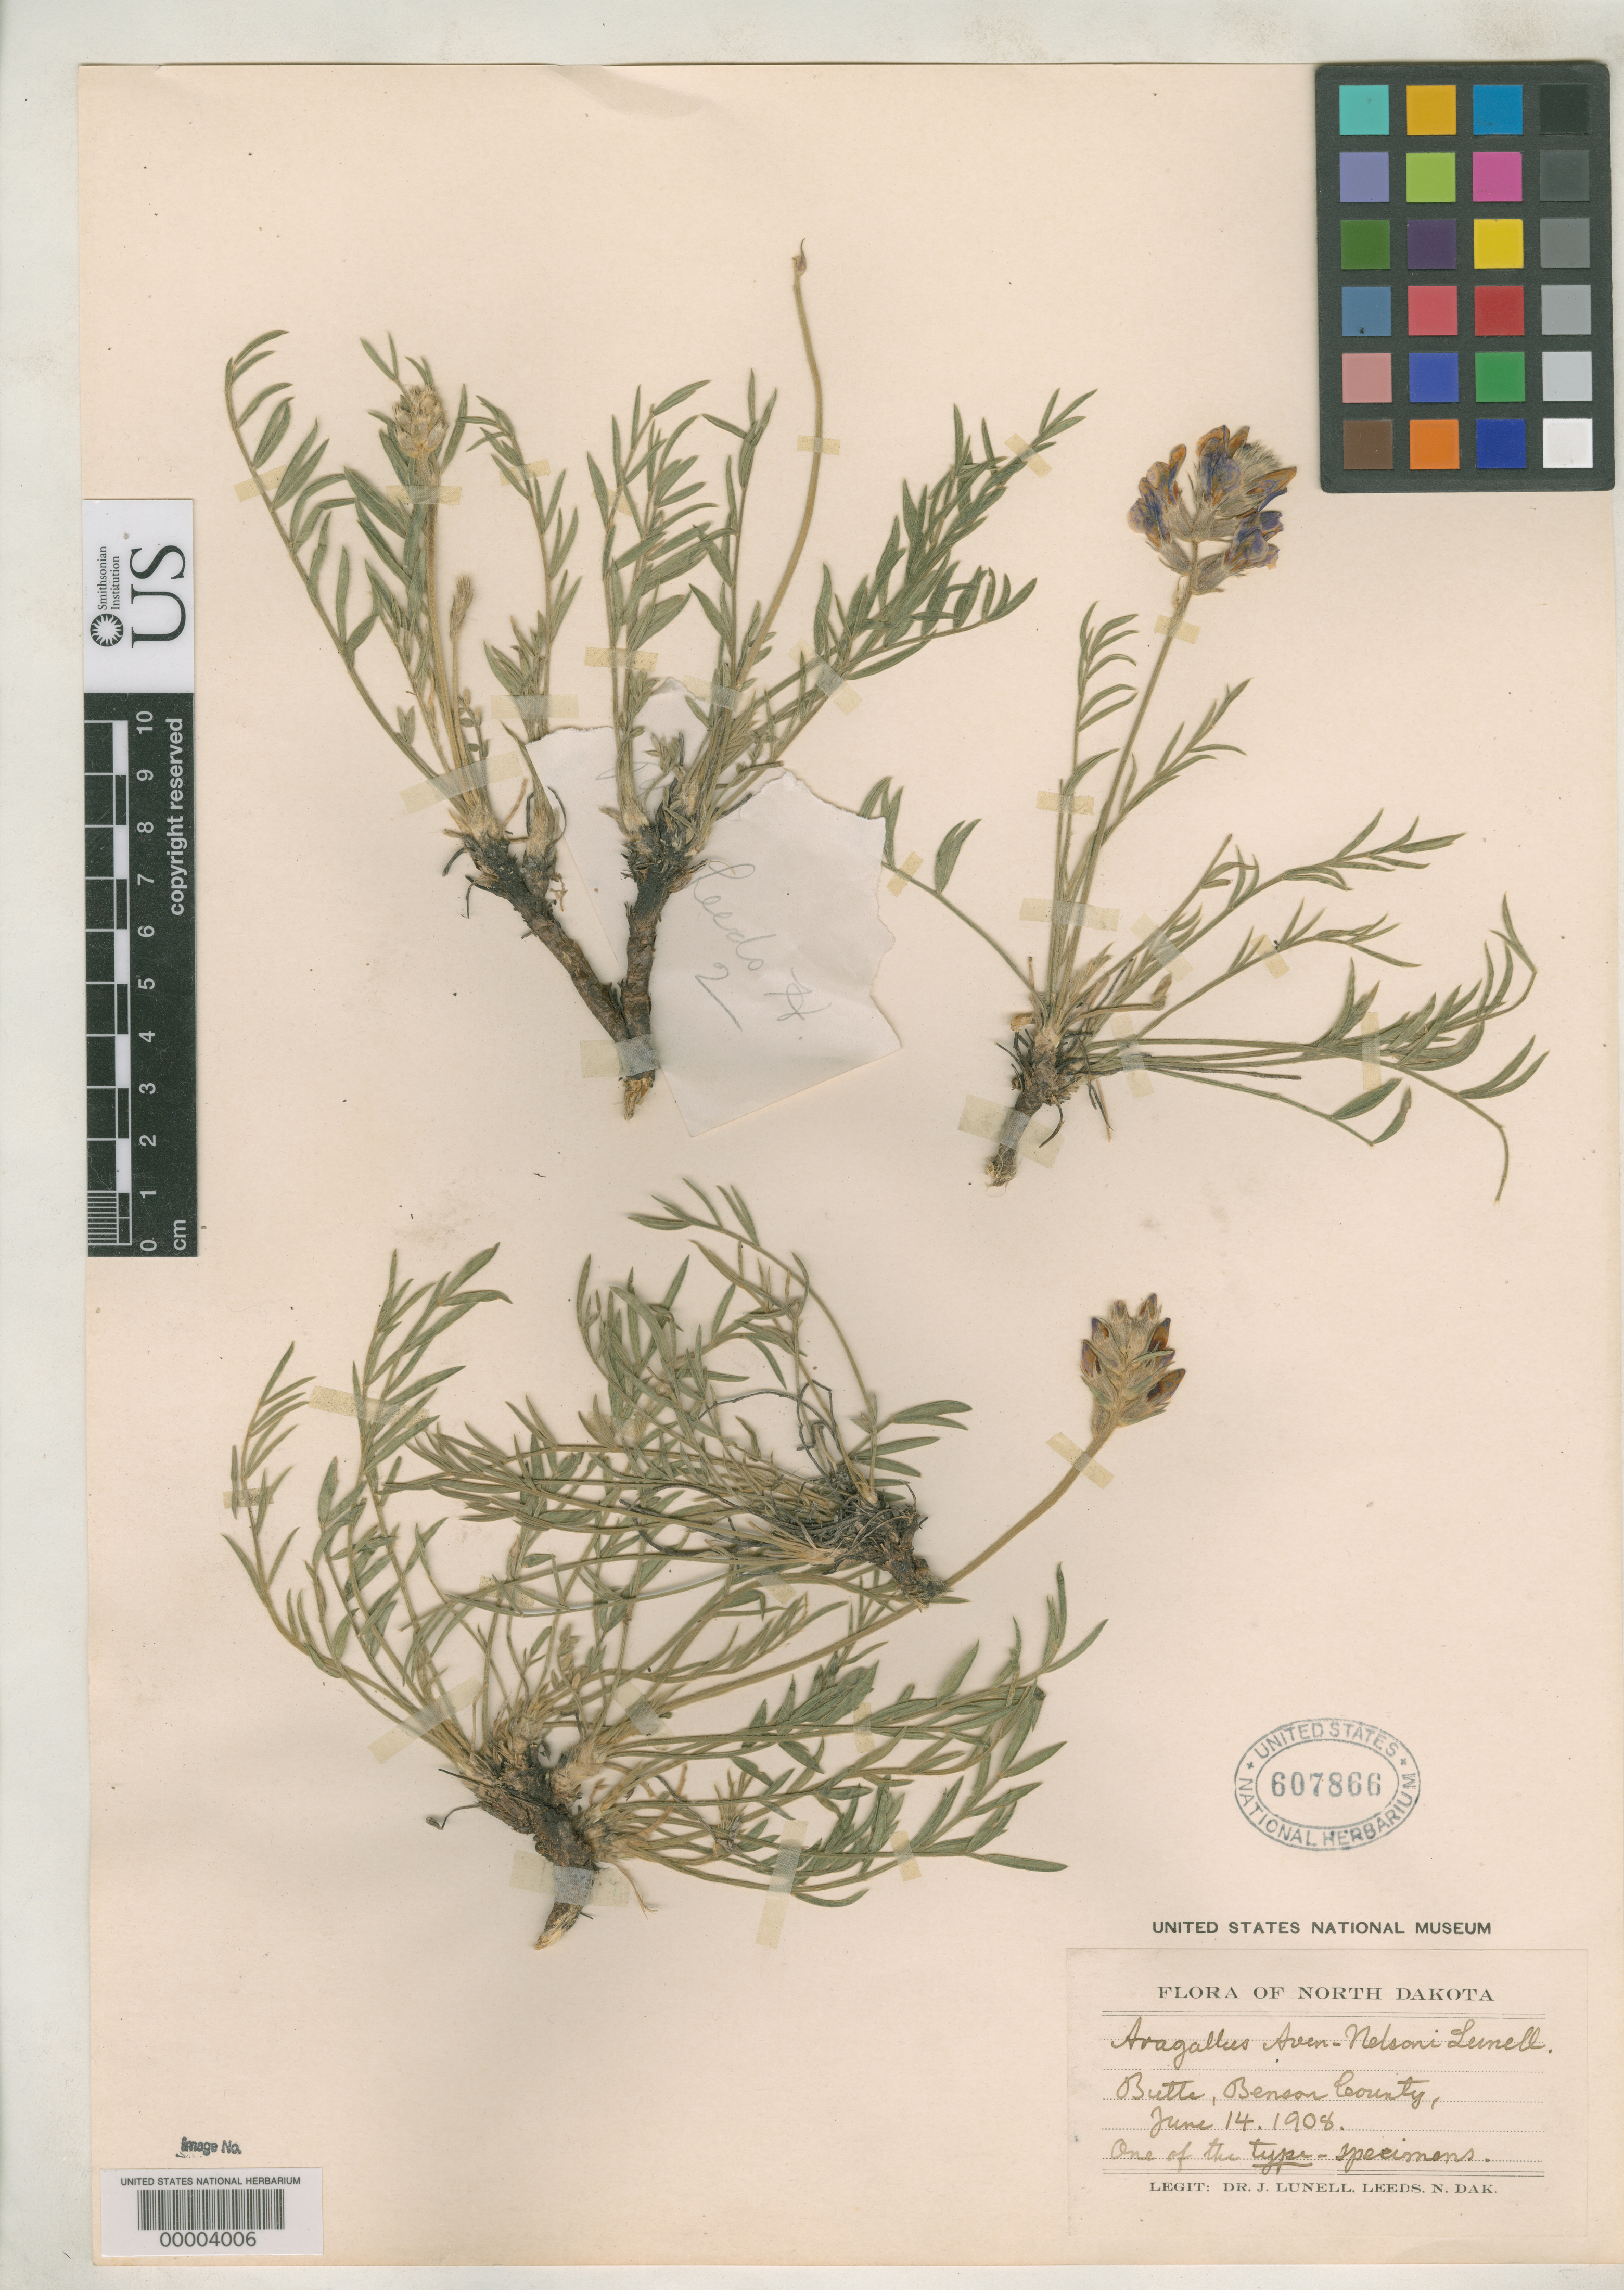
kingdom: Plantae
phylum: Tracheophyta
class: Magnoliopsida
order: Fabales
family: Fabaceae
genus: Aragallus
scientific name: Aragallus aven-nelsonii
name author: Lunell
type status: Isotype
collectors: J. Lunell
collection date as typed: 14 Jun 1908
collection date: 1908-06-14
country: United States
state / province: North Dakota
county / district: Benson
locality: Butte.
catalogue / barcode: US 607866